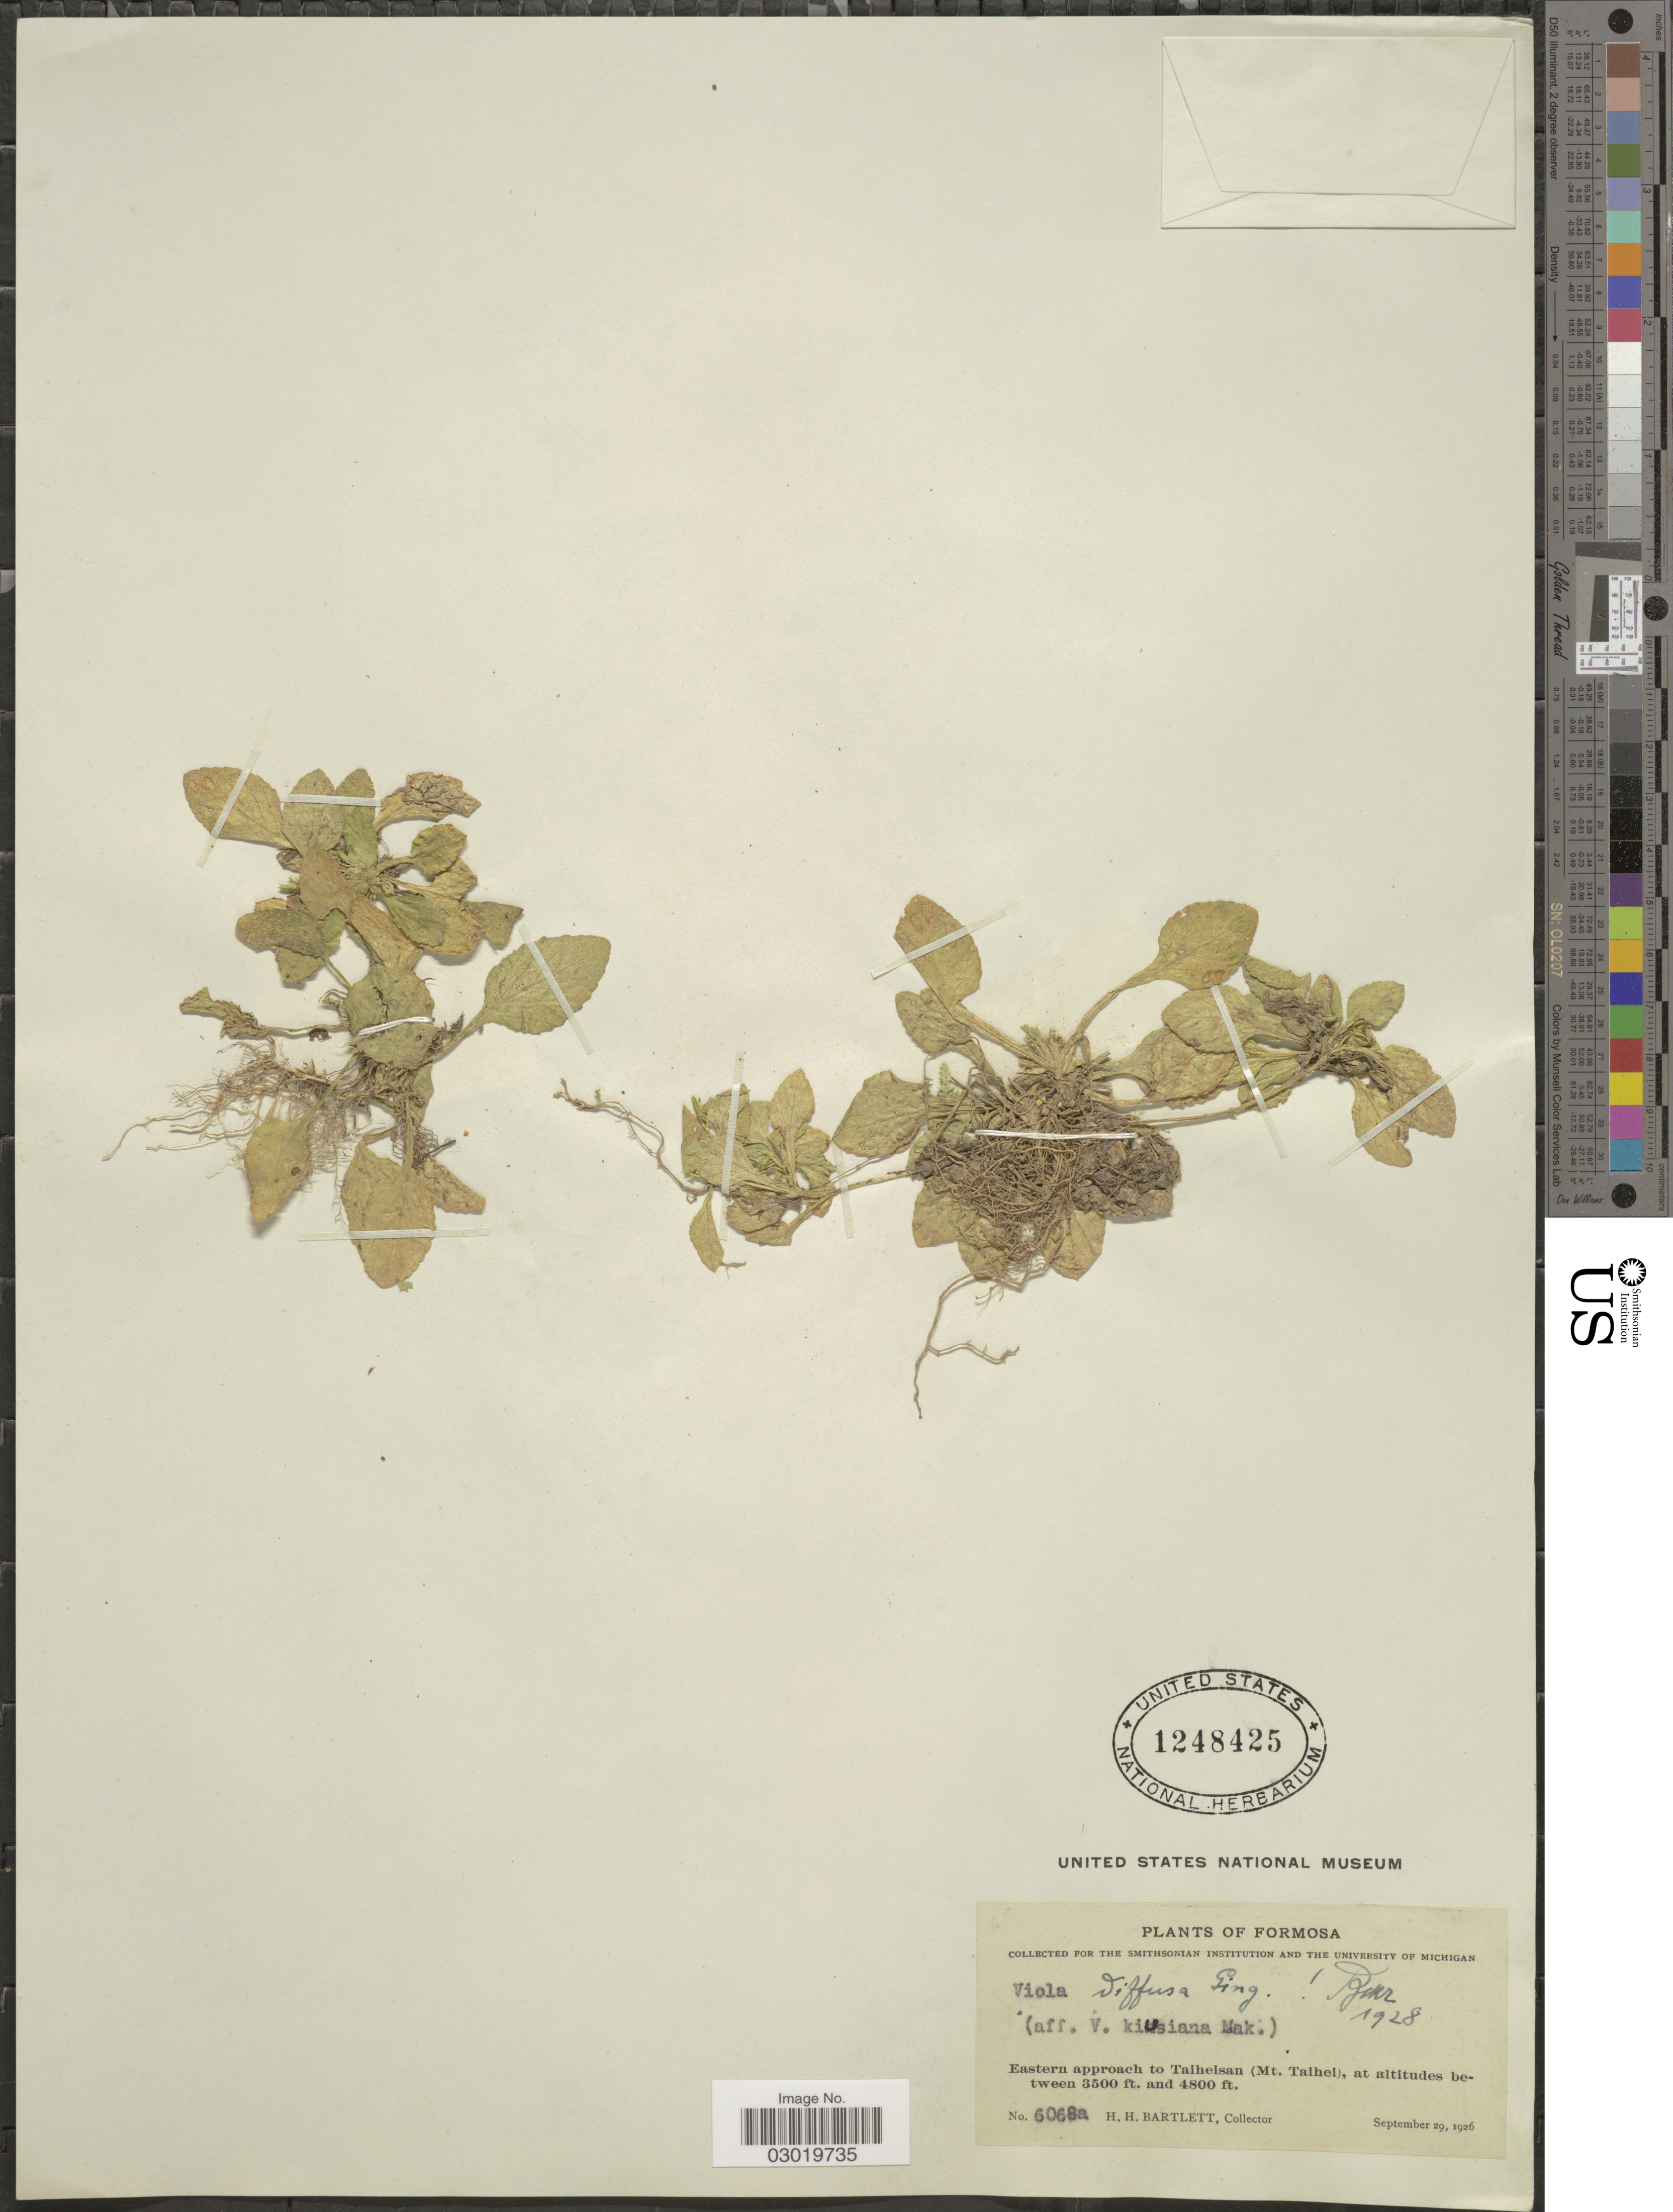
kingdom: Plantae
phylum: Tracheophyta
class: Magnoliopsida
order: Malpighiales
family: Violaceae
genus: Viola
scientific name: Viola diffusa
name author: Ging.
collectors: H. H. Bartlett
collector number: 6068a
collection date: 1926-09-29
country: Taiwan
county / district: Yilan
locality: Formosa. Eastern approach to Taiheisan (Mt. Taihei).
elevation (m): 1067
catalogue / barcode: US 1248425